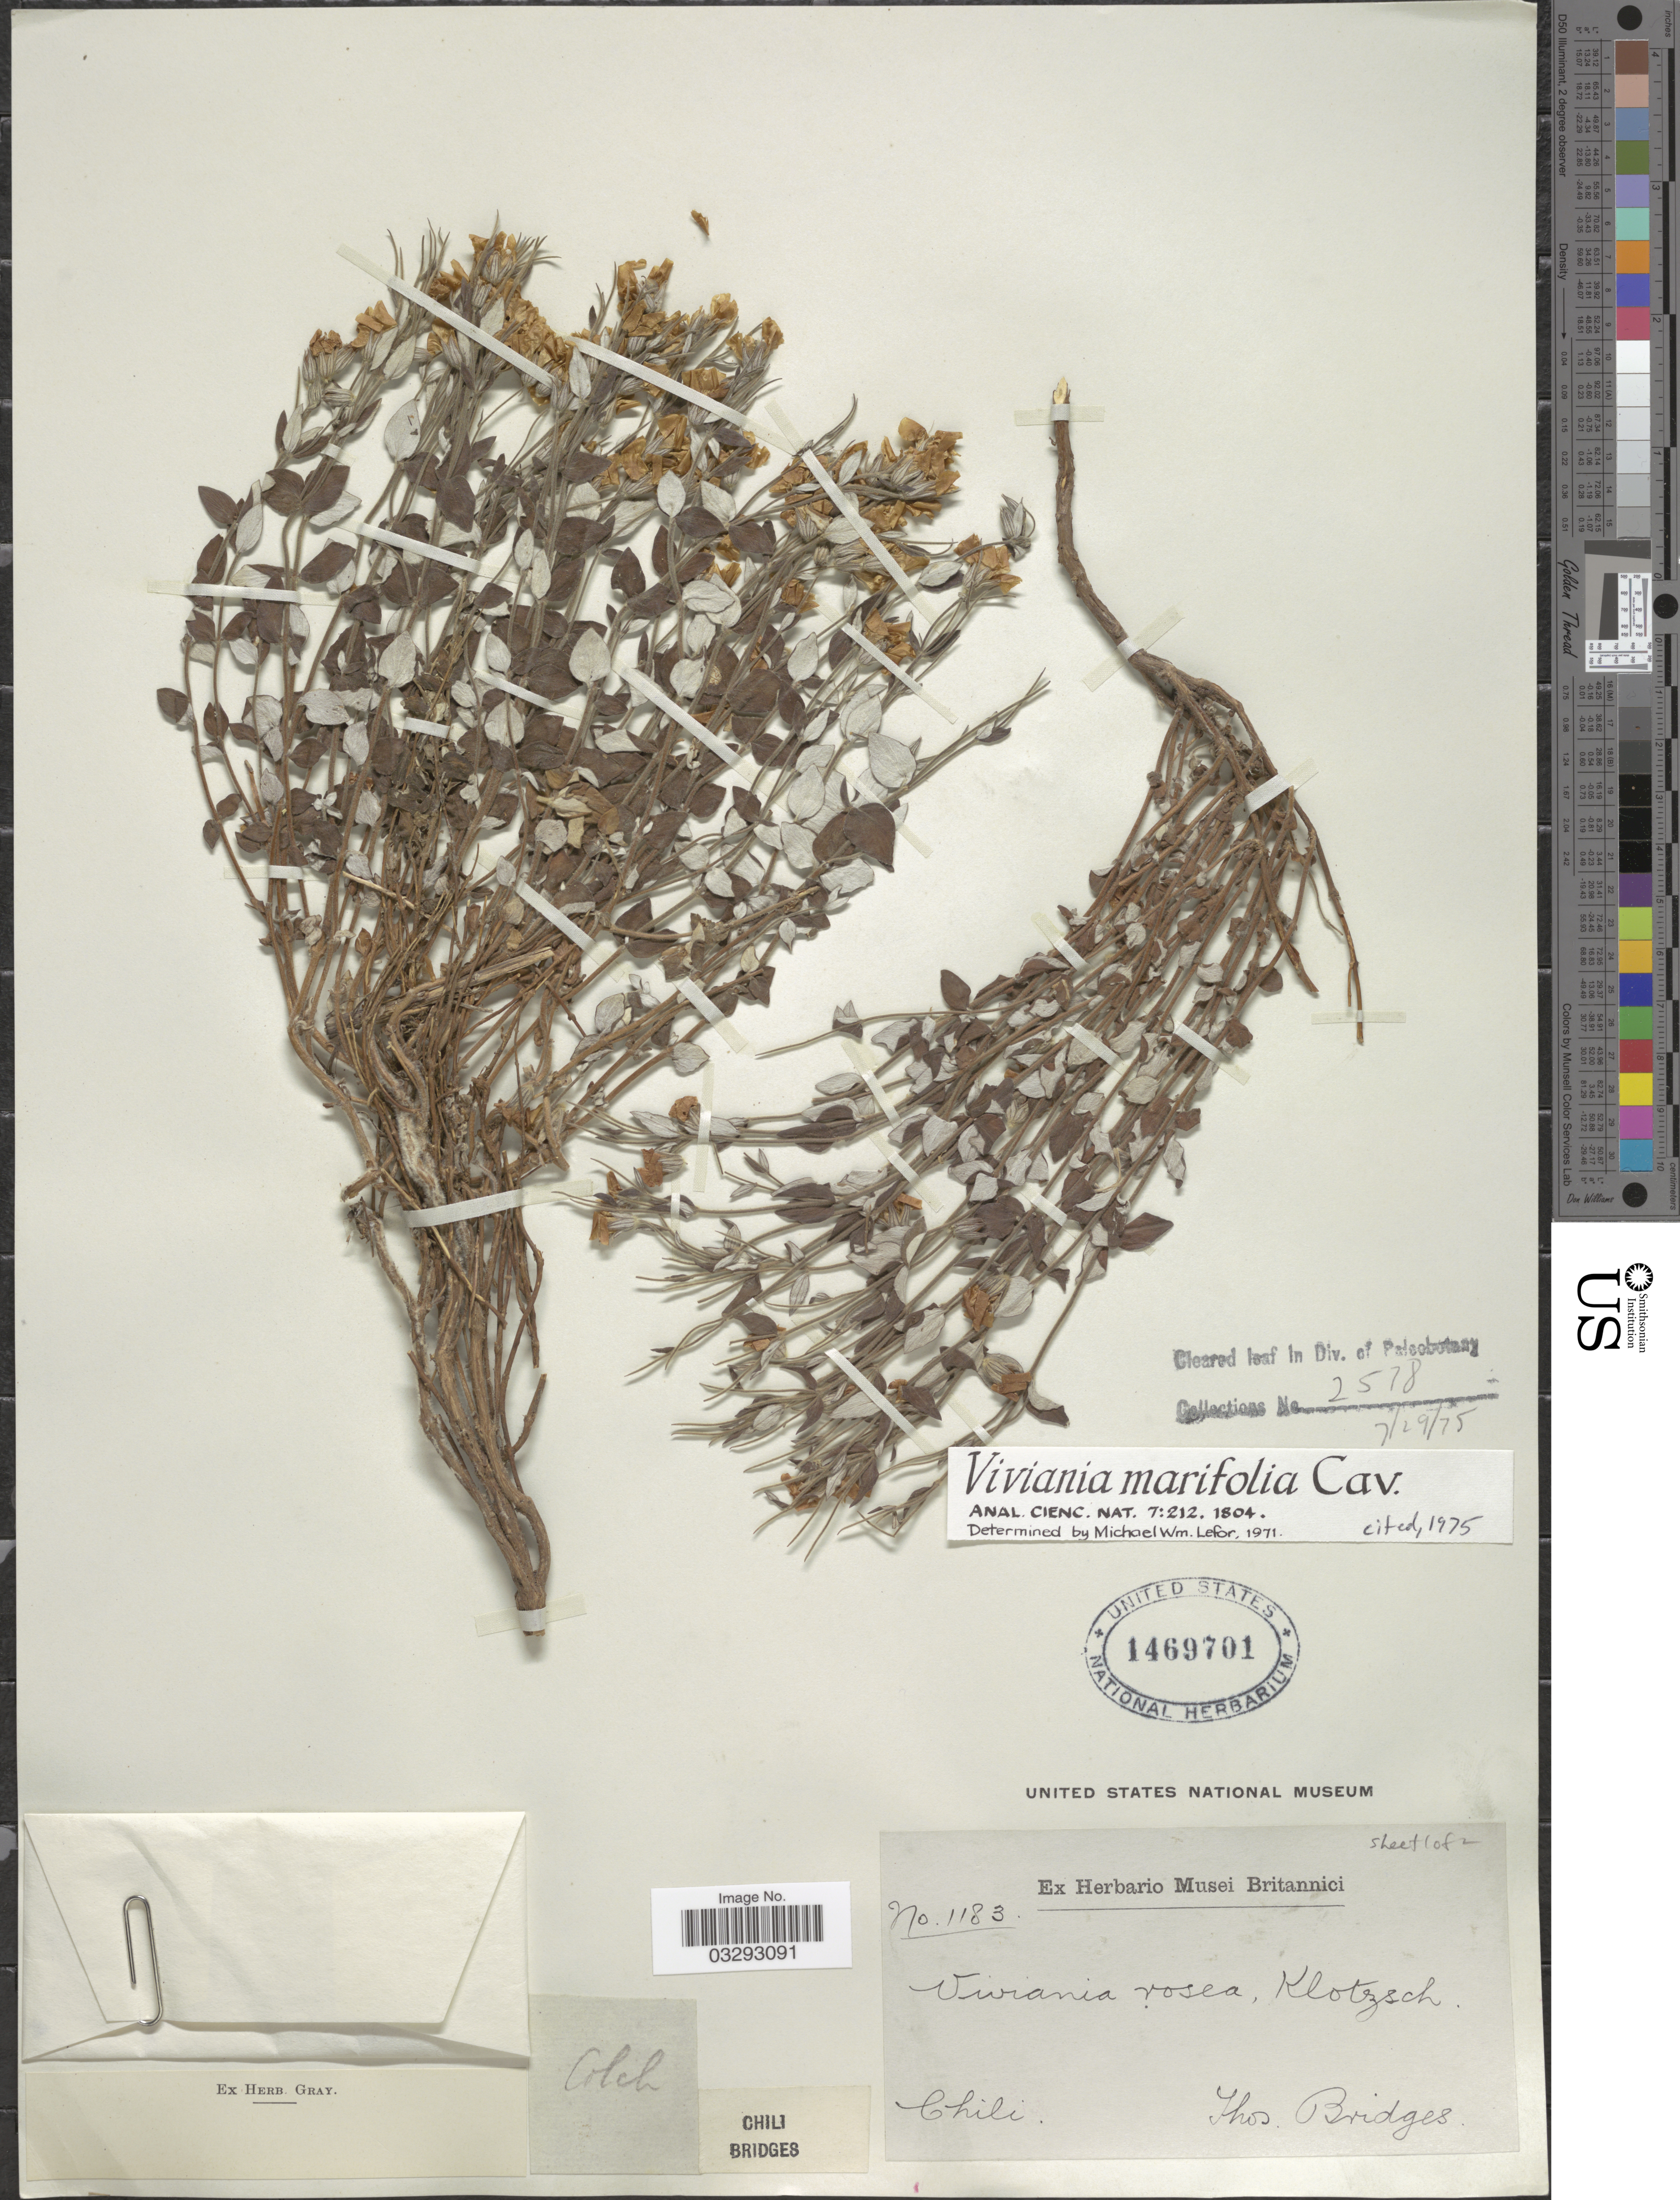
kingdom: Plantae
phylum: Tracheophyta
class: Magnoliopsida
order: Geraniales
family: Vivianiaceae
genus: Viviania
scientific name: Viviania marifolia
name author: Cav.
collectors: T. Bridges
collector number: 1183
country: Chile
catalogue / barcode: US 1469701